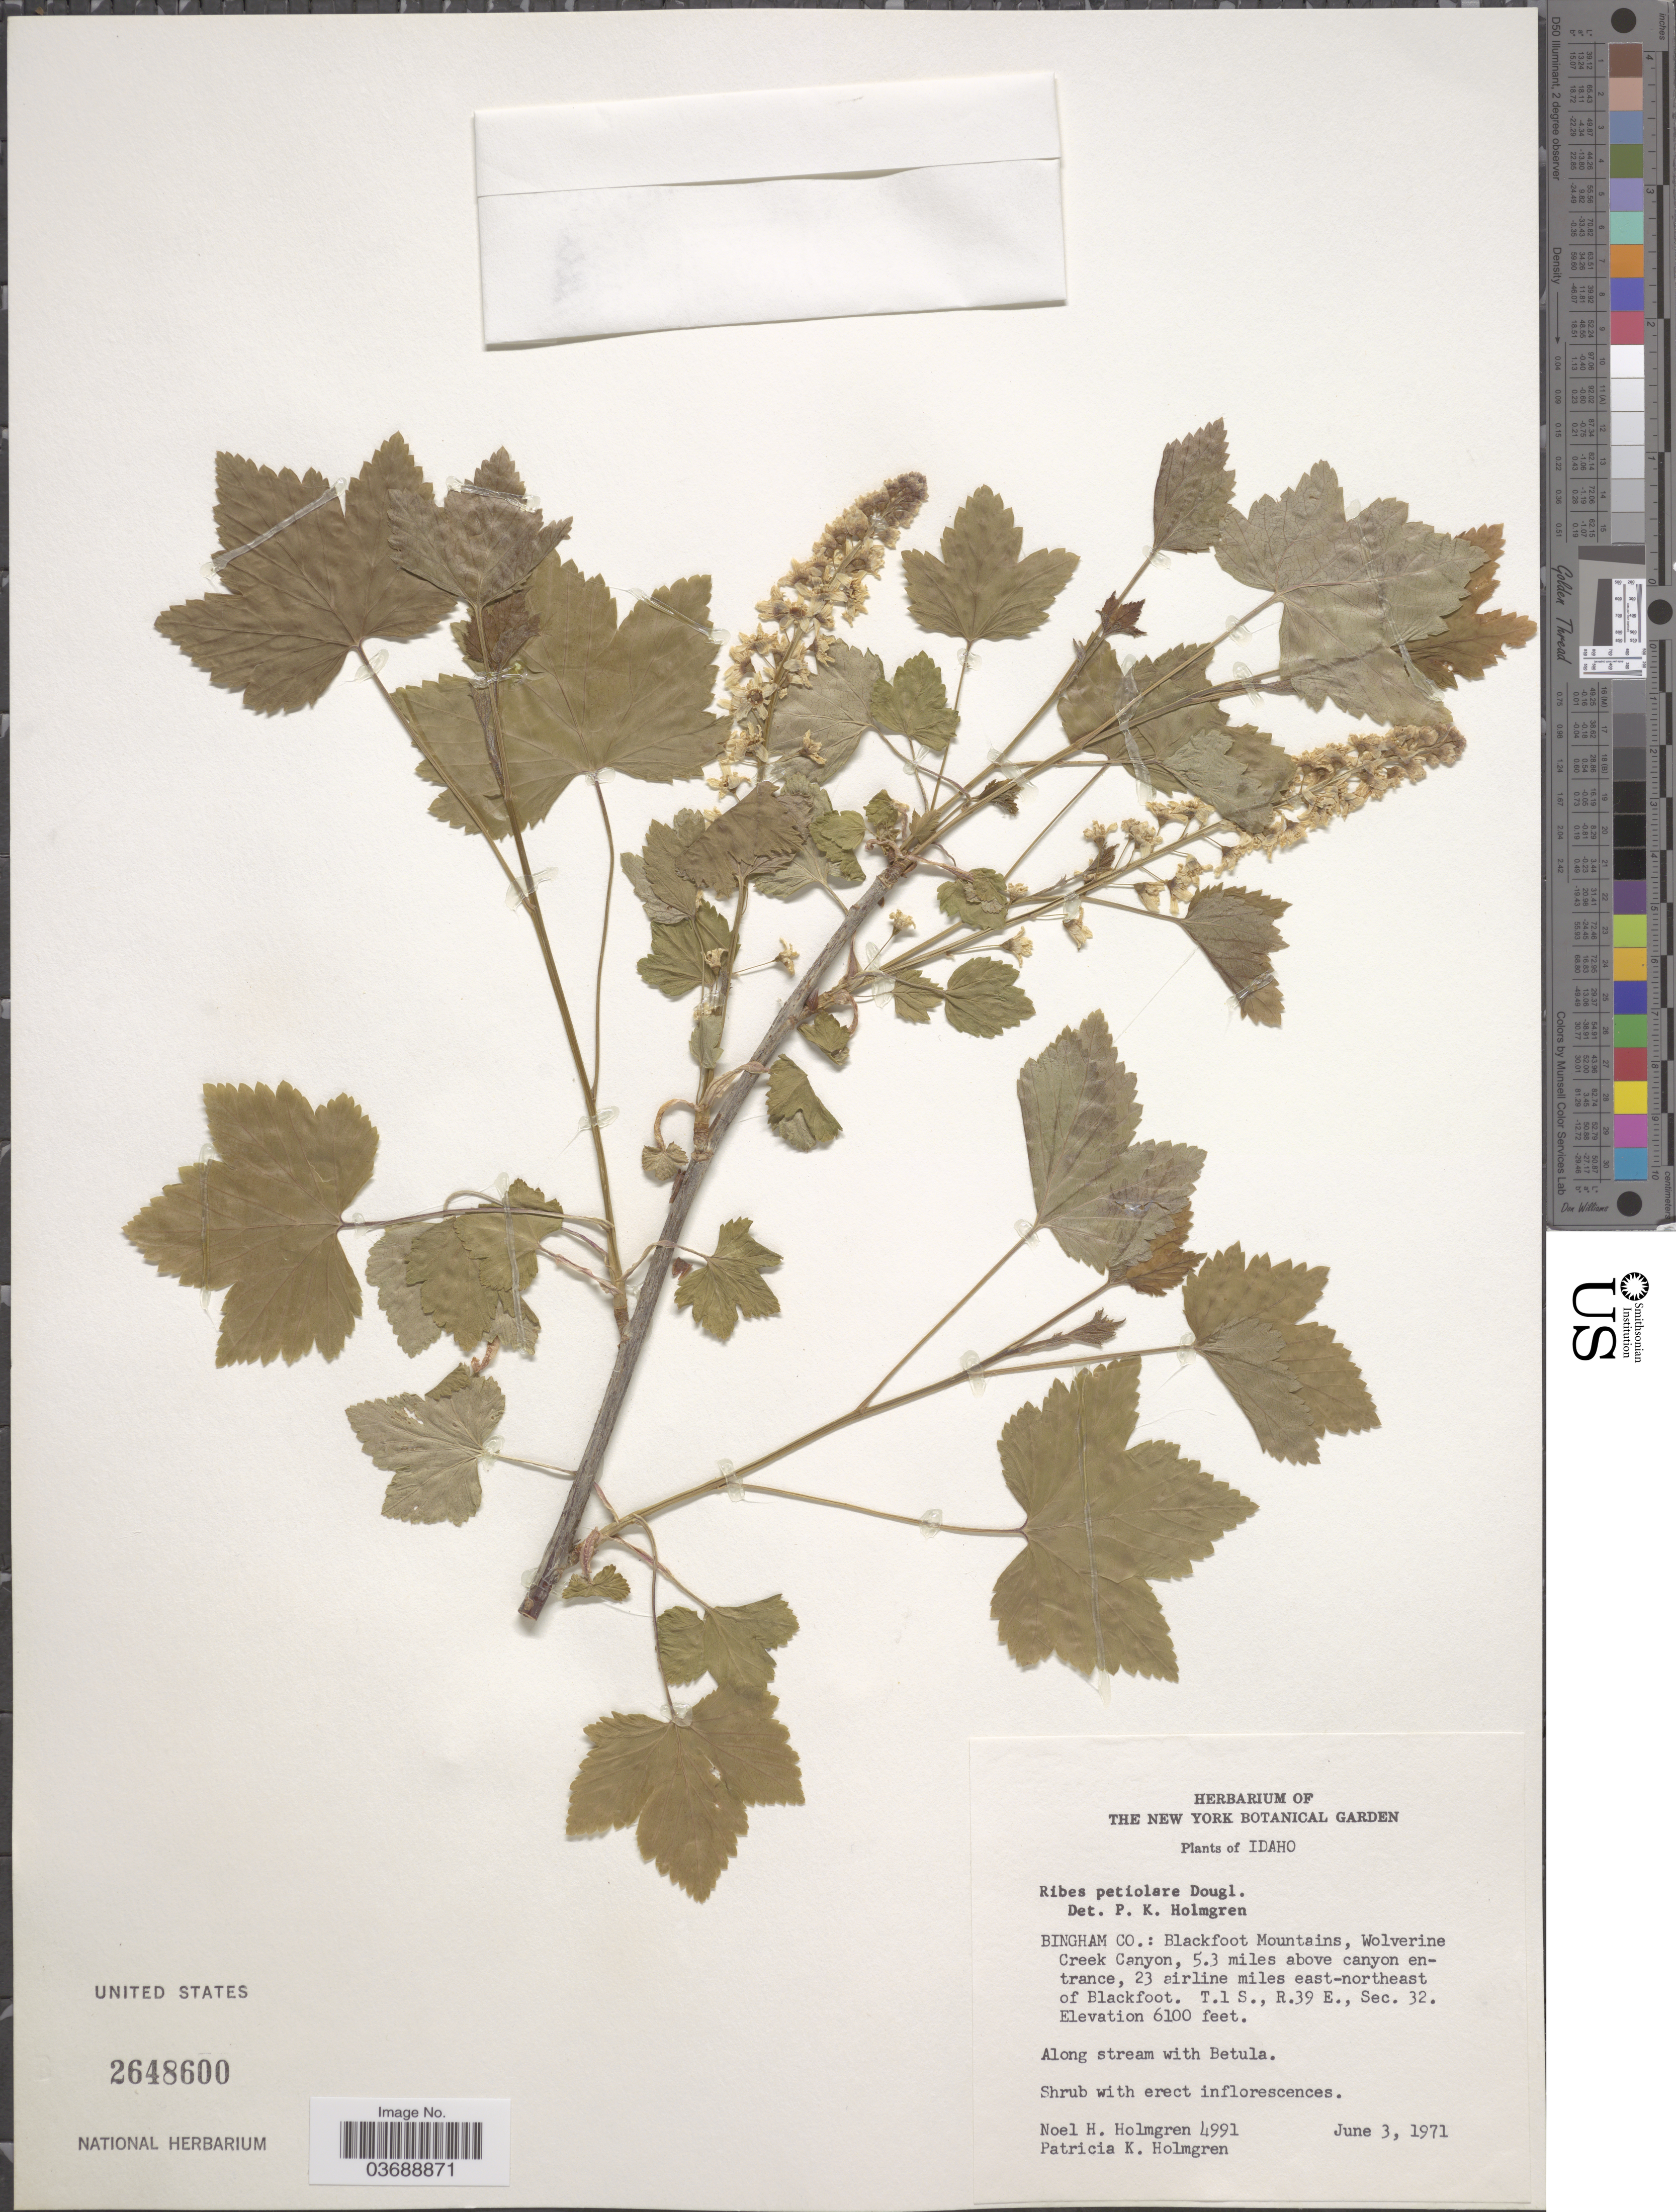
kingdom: Plantae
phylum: Tracheophyta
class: Magnoliopsida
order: Saxifragales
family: Grossulariaceae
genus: Ribes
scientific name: Ribes petiolare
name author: Douglas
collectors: N. H. Holmgren & P. K. Holmgren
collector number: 4991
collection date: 1971-06-03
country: United States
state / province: Idaho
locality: Bingham Co.: Blackfoot Mountains, Wolverine Creek Canyon, 5.3 miles above canyon entrance, 23 airline miles east-northeast of Blackfoot. T.1 S., R.39 E., Sec. 32.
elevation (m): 1859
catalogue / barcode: US 2648600